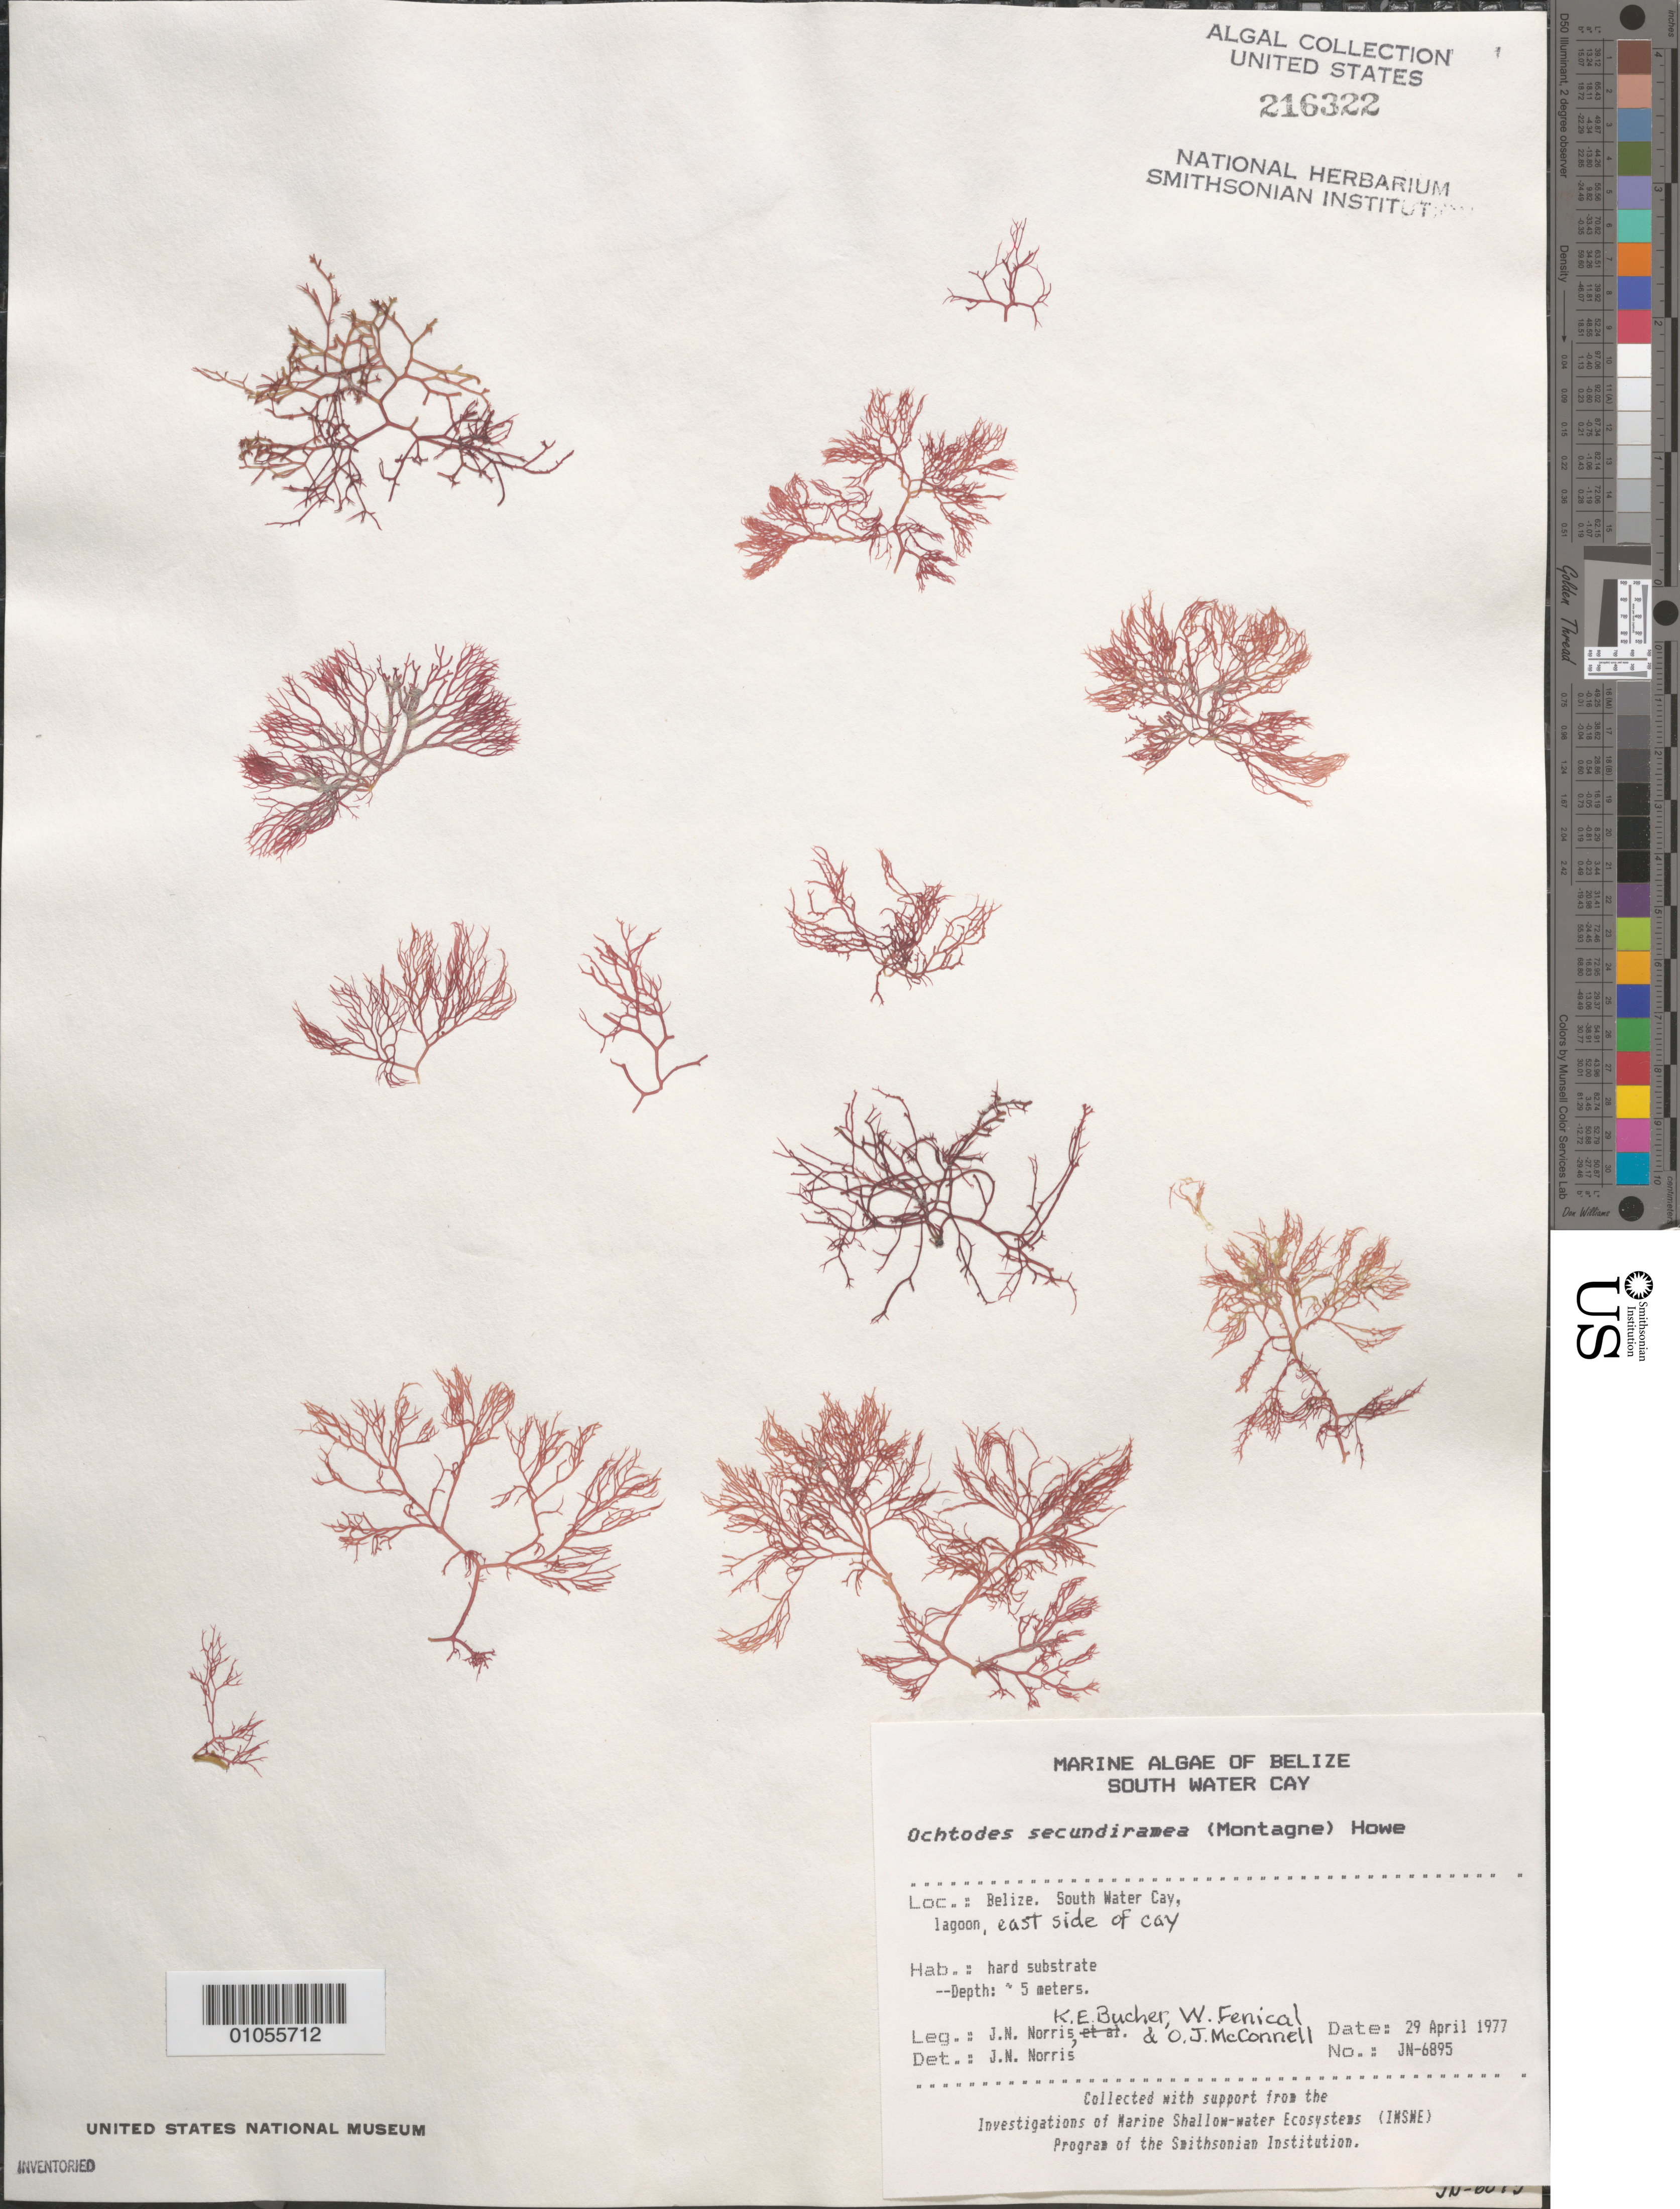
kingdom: Plantae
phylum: Rhodophyta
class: Florideophyceae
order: Gigartinales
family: Rhizophyllidaceae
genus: Ochtodes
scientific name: Ochtodes secundiramea, ined.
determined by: Norris, James N.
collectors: J. N. Norris, K. E. Bucher, W. Fenical & O. McConnell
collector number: JN-6895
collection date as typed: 29 Apr 1977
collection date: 1977-04-29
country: Belize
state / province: Stann Creek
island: South Water Cay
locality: East side of cay, lagoon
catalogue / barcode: US 216322